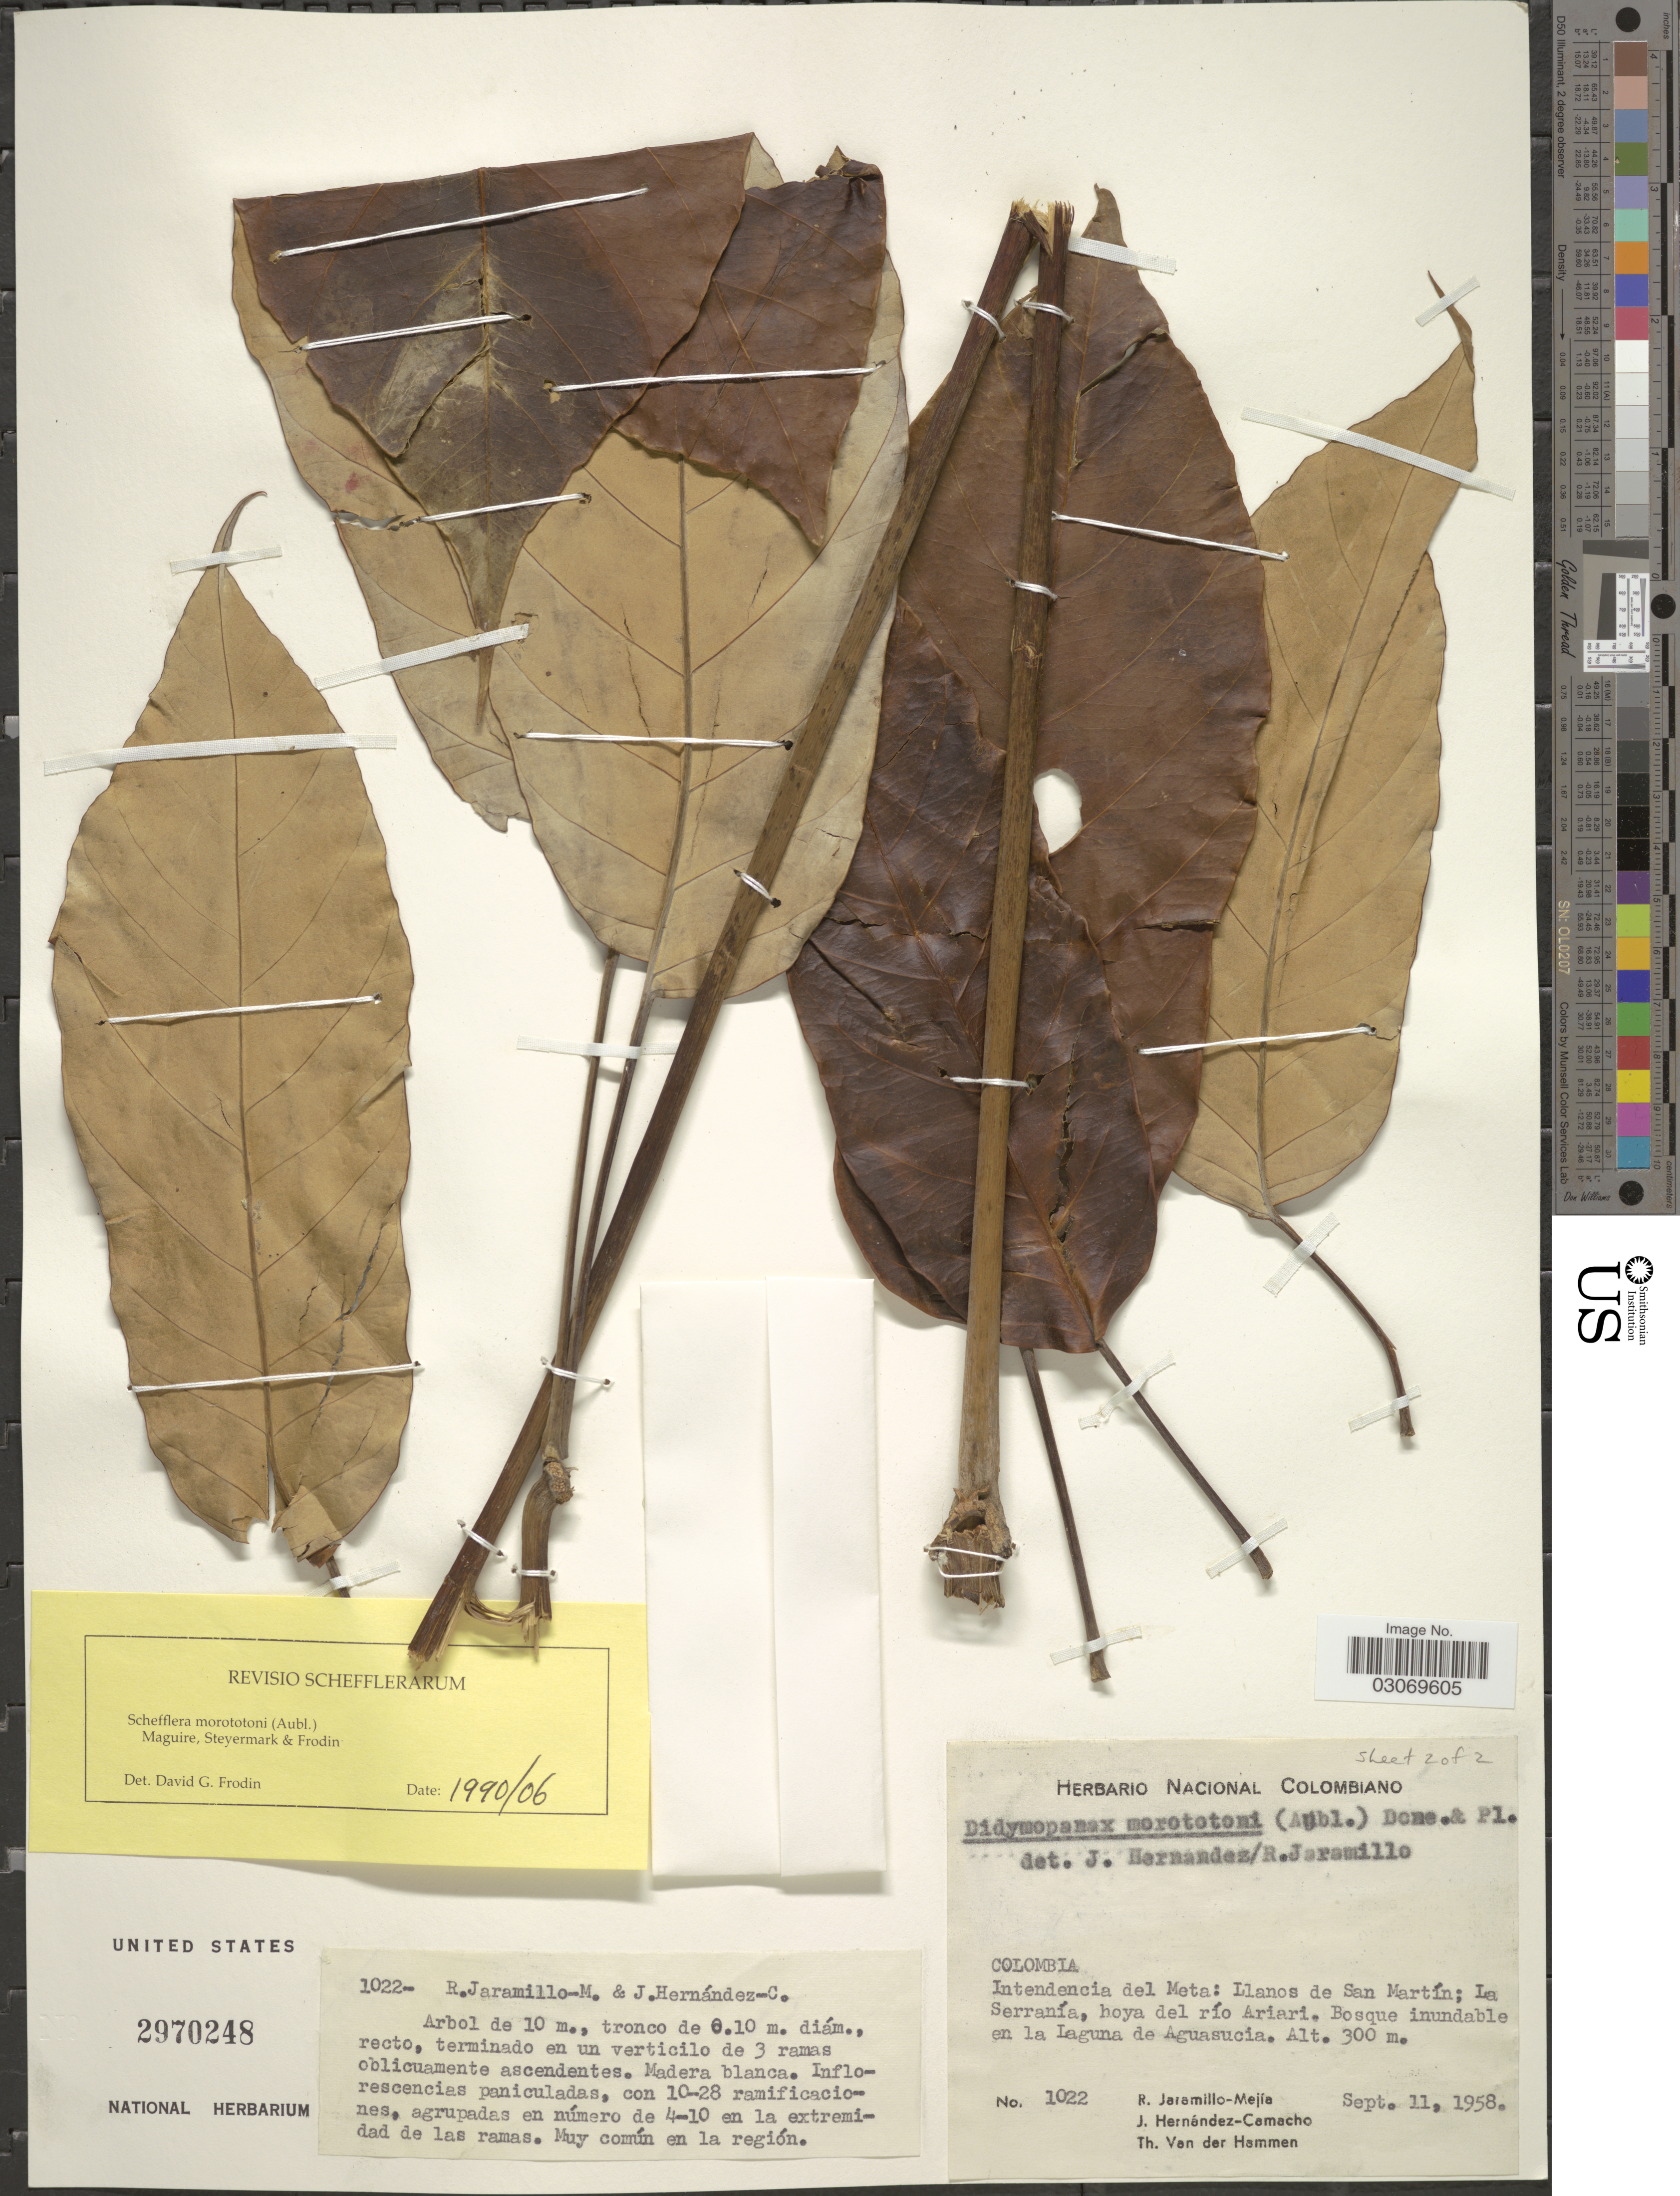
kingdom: Plantae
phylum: Tracheophyta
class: Magnoliopsida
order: Apiales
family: Araliaceae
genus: Schefflera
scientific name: Schefflera morototoni (Aubl.) Maguire, Steyerm. & Frodin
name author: (Aubl.) Maguire et al.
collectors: R. Jaramillo M., J. Hernández-Camacho & T. Van der Hammen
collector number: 1022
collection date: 1958-09-11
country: Colombia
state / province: Meta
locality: Intendencia del Meta: Llanos de San Martín; La Serranía, hoya del río Ariari. Boque inundable en la Laguna de Aguasucia.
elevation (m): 300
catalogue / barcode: US 2970248